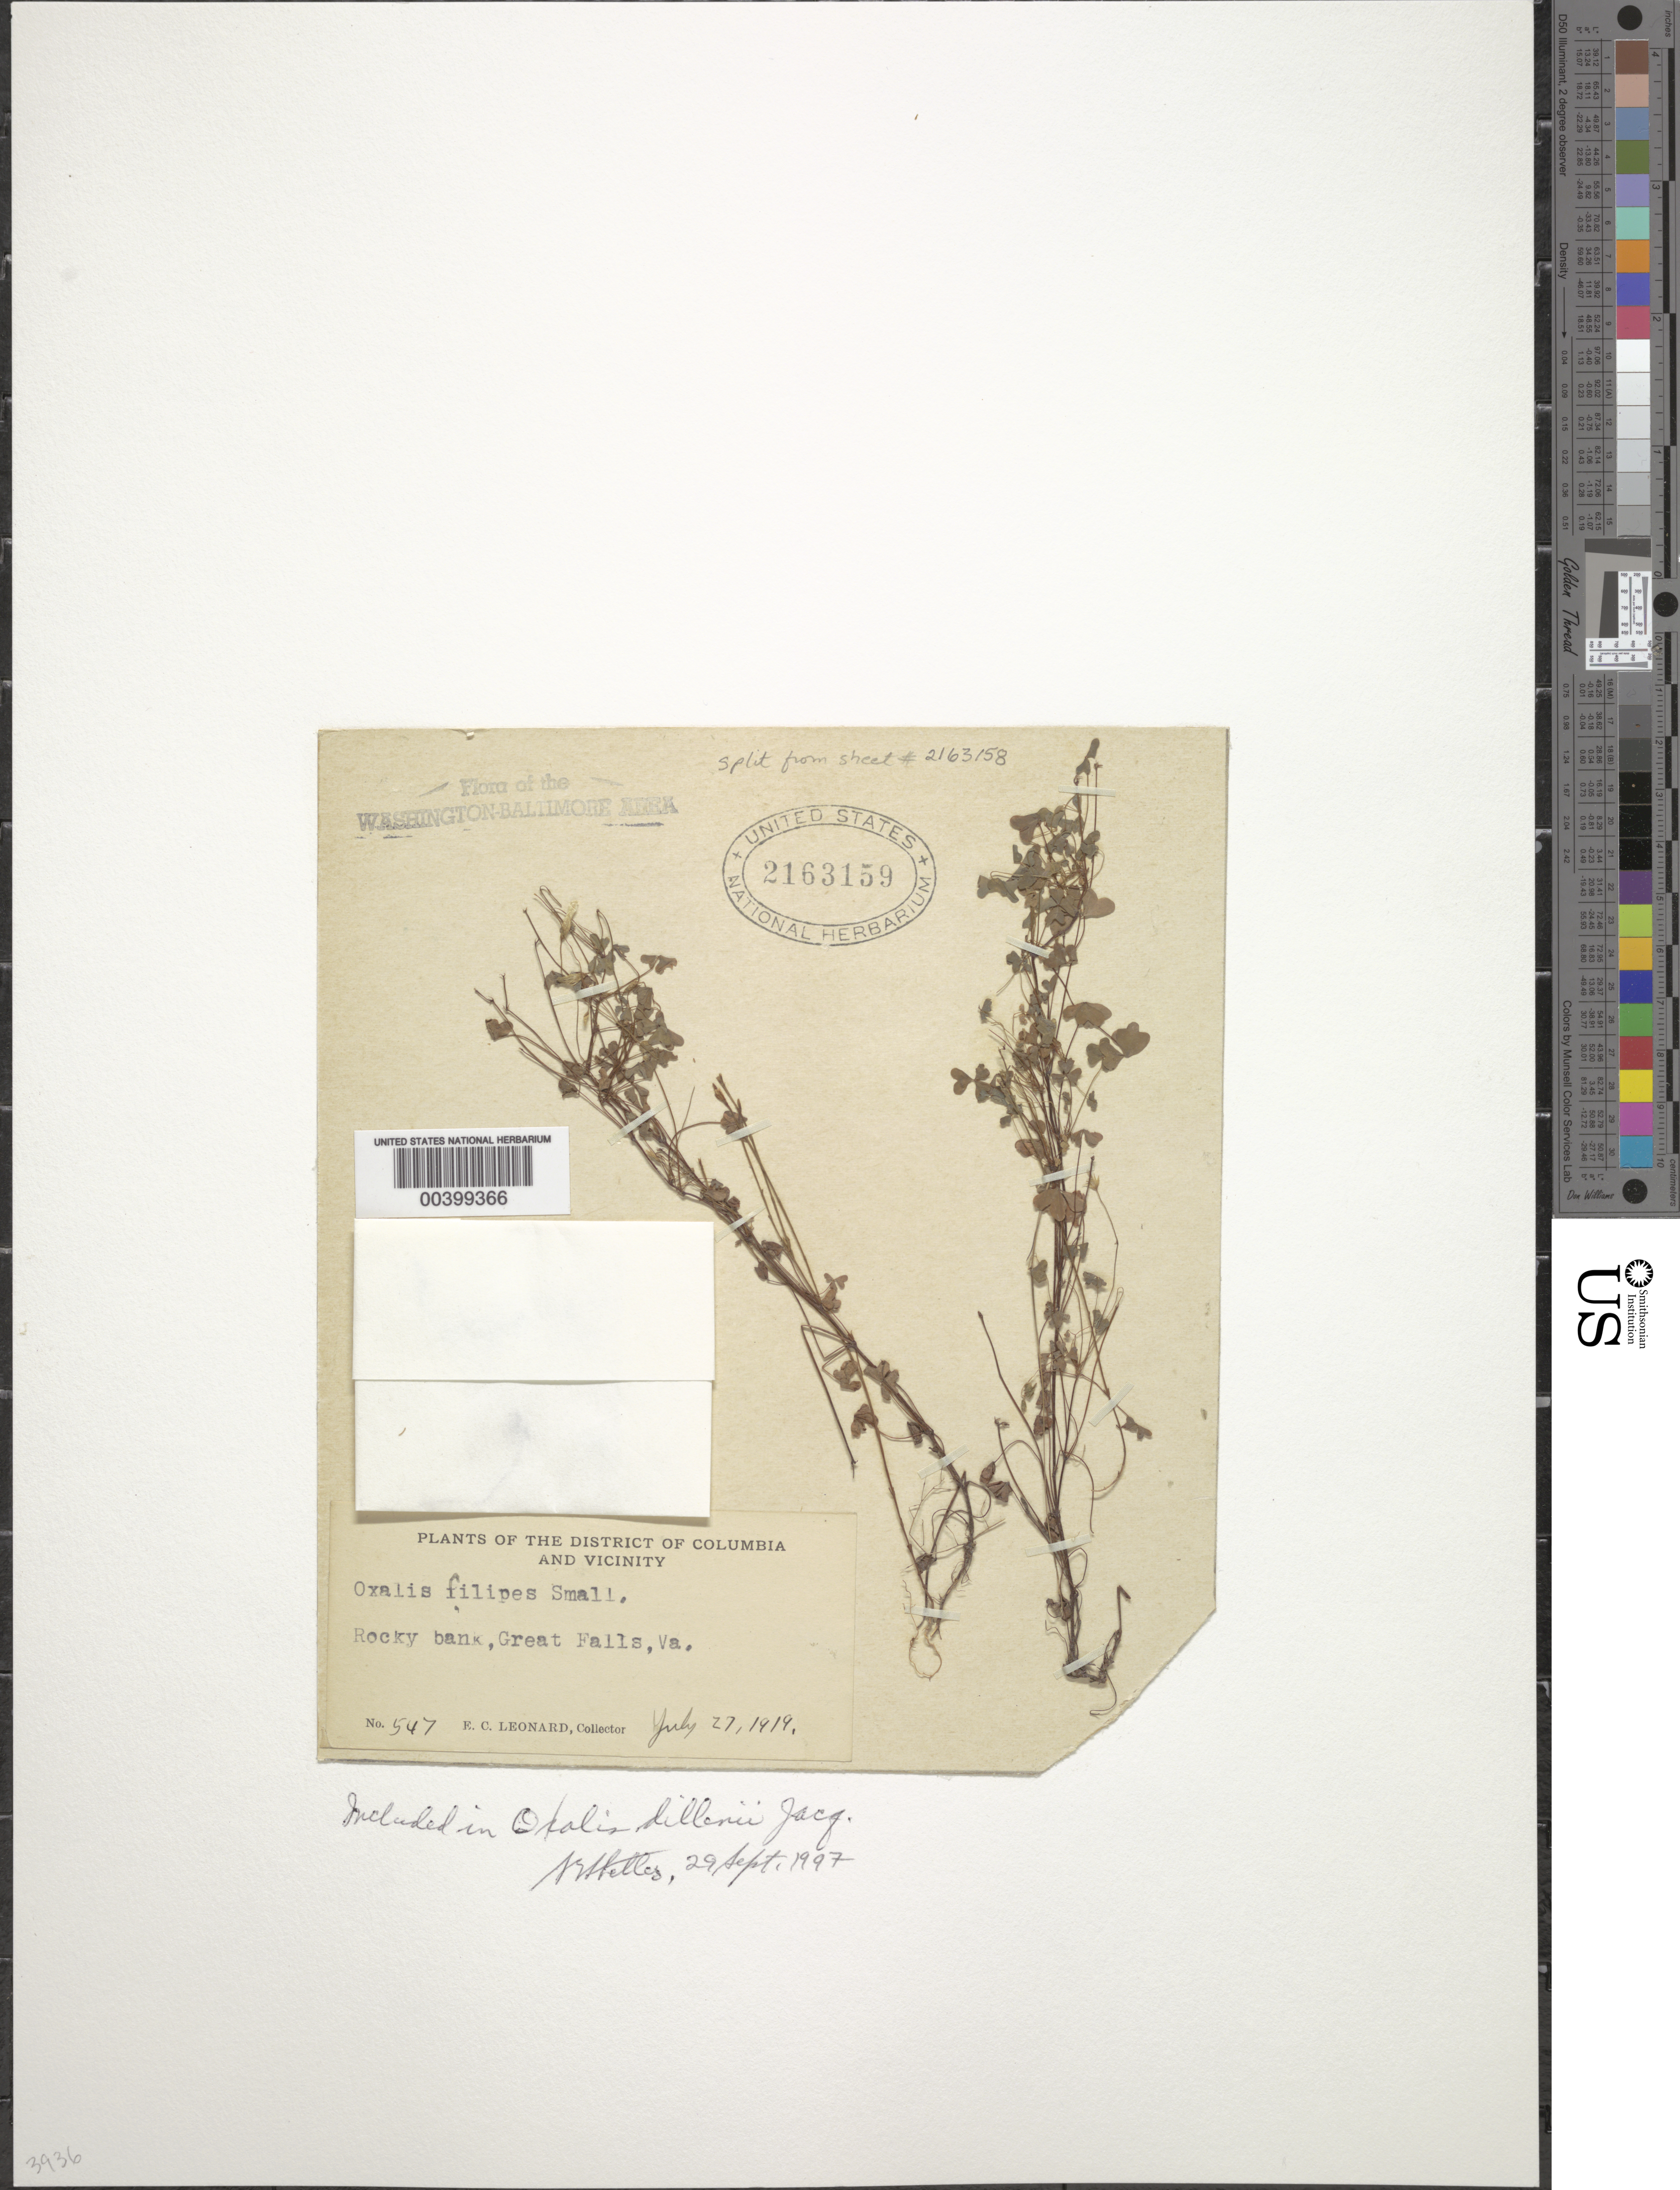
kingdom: Plantae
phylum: Tracheophyta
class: Magnoliopsida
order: Oxalidales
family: Oxalidaceae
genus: Oxalis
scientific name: Oxalis dillenii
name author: Jacq.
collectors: E. C. Leonard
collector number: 547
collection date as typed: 28 Jul 1919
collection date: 1919-07-28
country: United States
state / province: Virginia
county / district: Fairfax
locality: Great Falls C. and O. Canal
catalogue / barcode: US 2163159